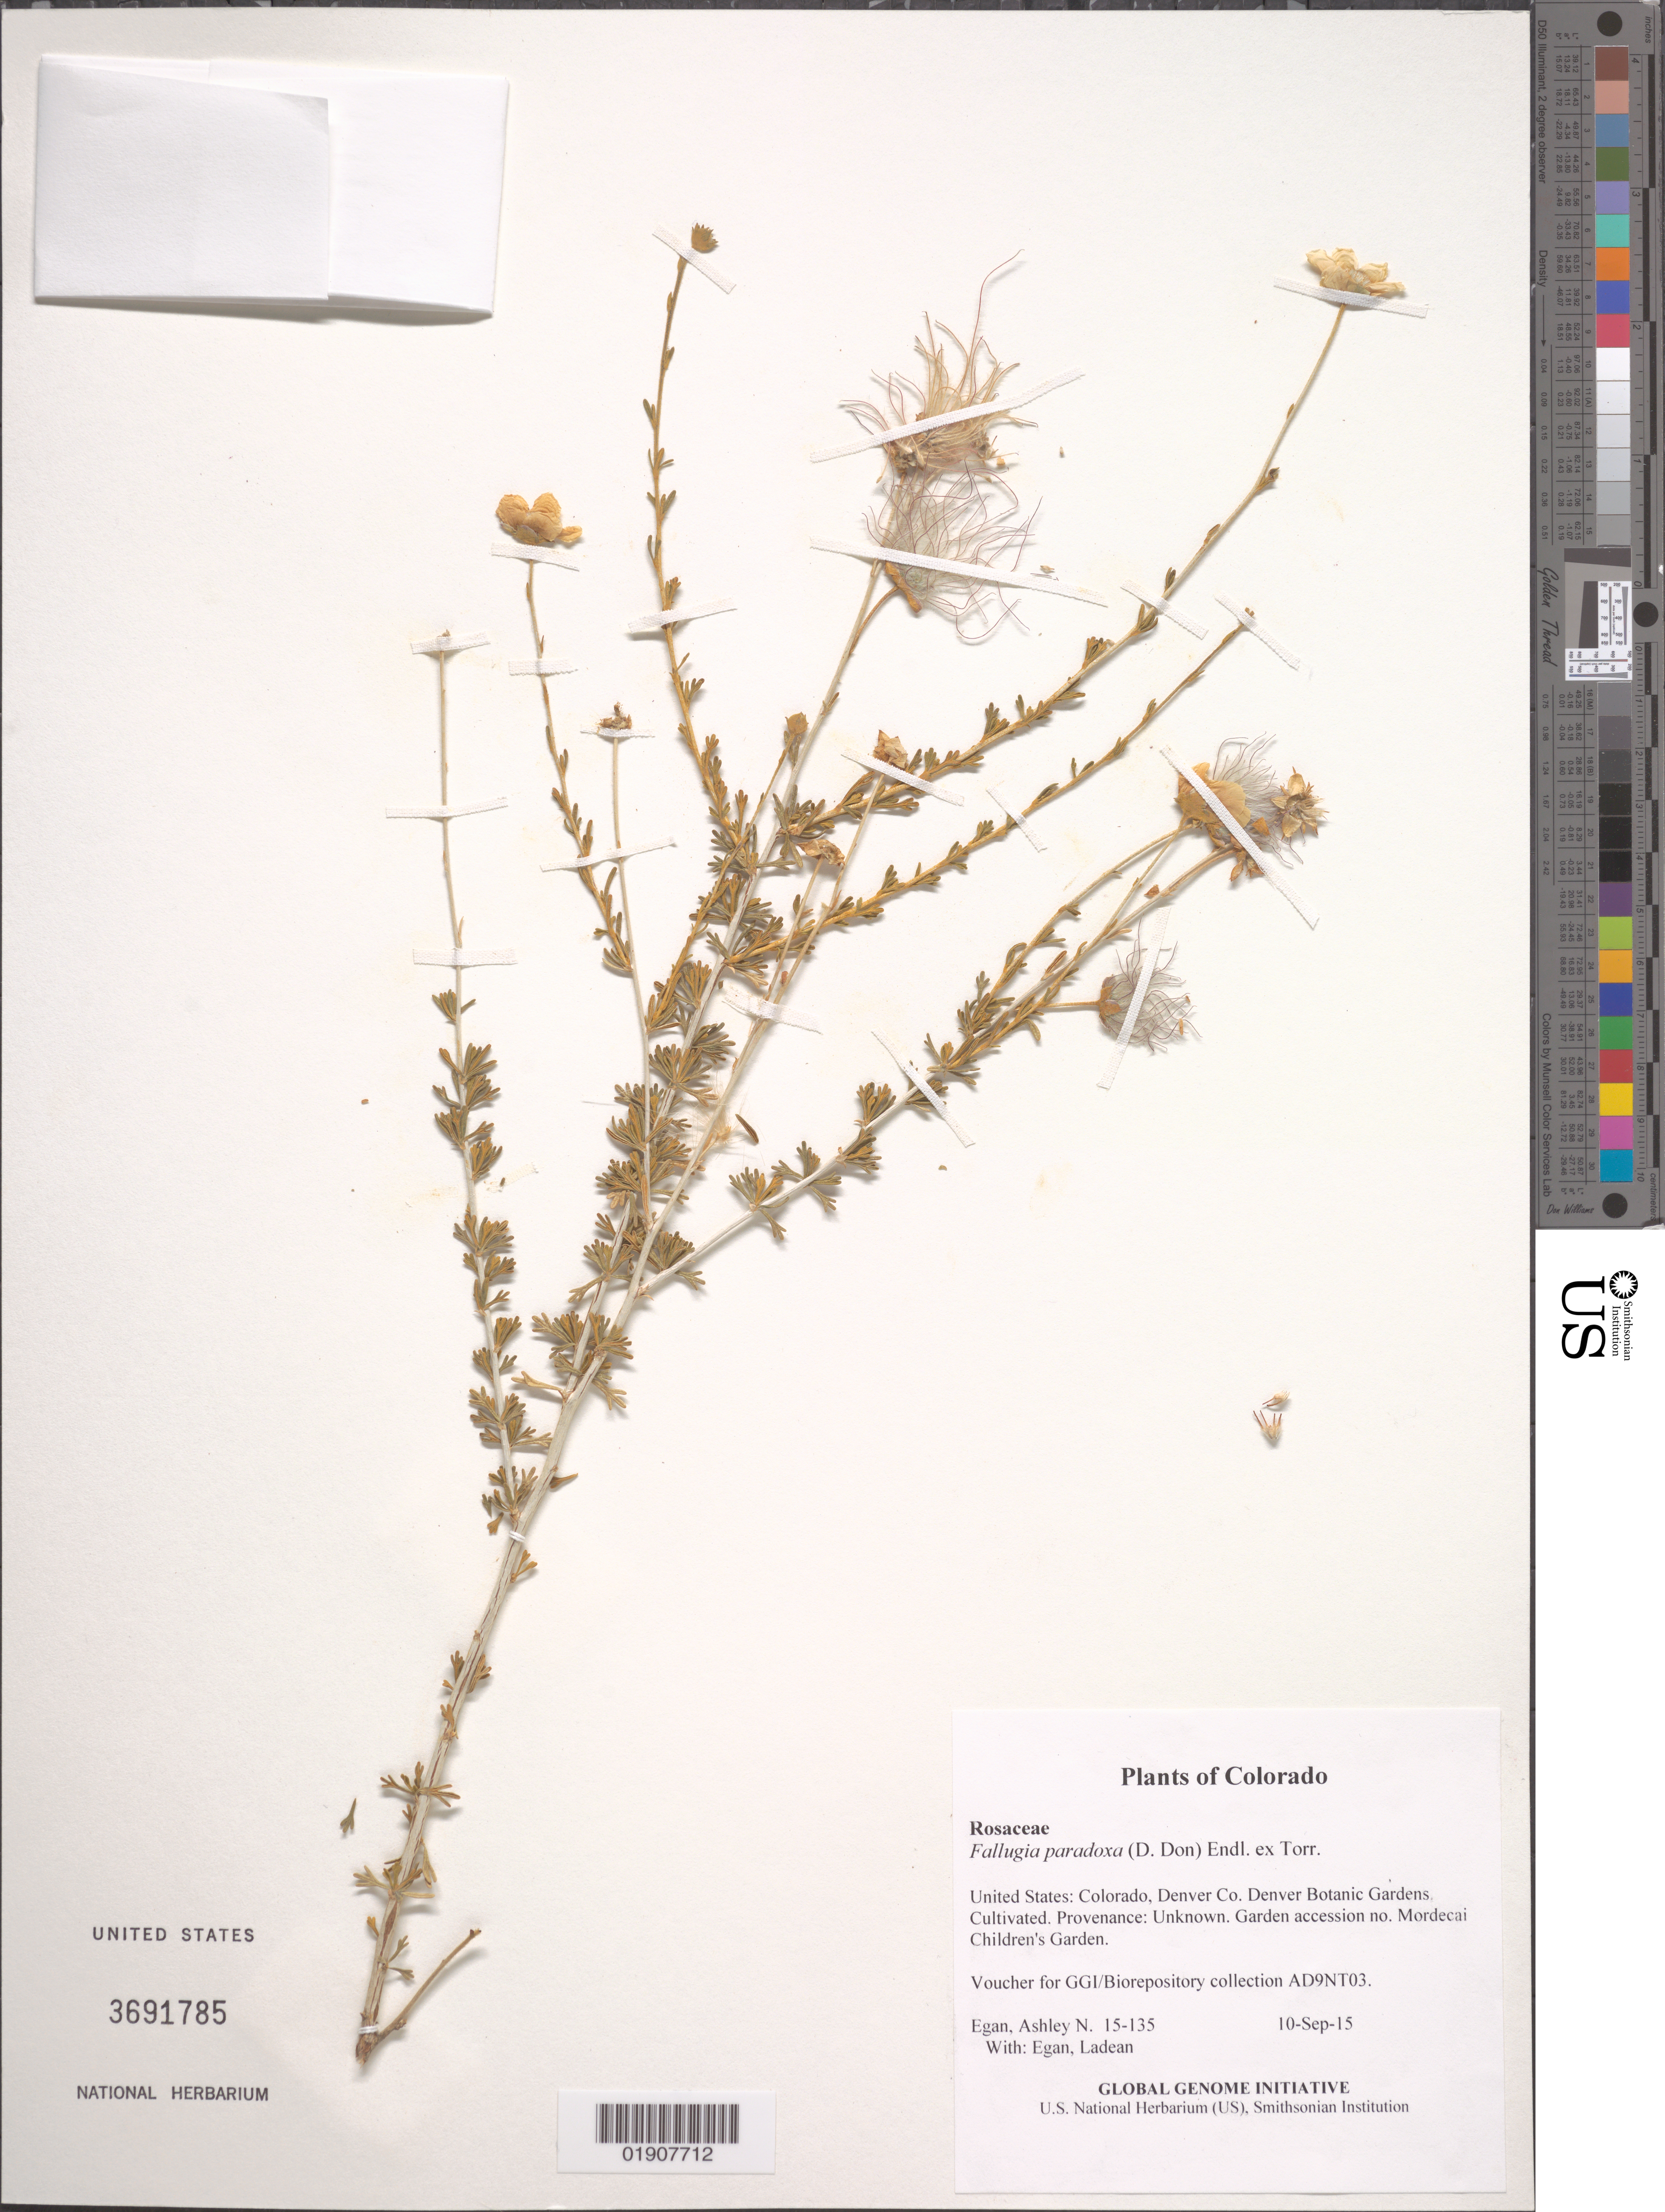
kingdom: Plantae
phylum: Tracheophyta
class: Magnoliopsida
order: Rosales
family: Rosaceae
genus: Fallugia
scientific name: Fallugia paradoxa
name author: (D. Don ex Tilloch & T. Taylor) Endl. ex Torr.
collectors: A. N. Egan & L. Egan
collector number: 15-135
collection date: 2015-09-10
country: United States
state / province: Colorado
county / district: Denver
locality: Denver Botanic Gardens. Cultivated. Provenance: Unknown. Garden accession no. Mordecai Children's Garden.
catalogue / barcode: US 3691785